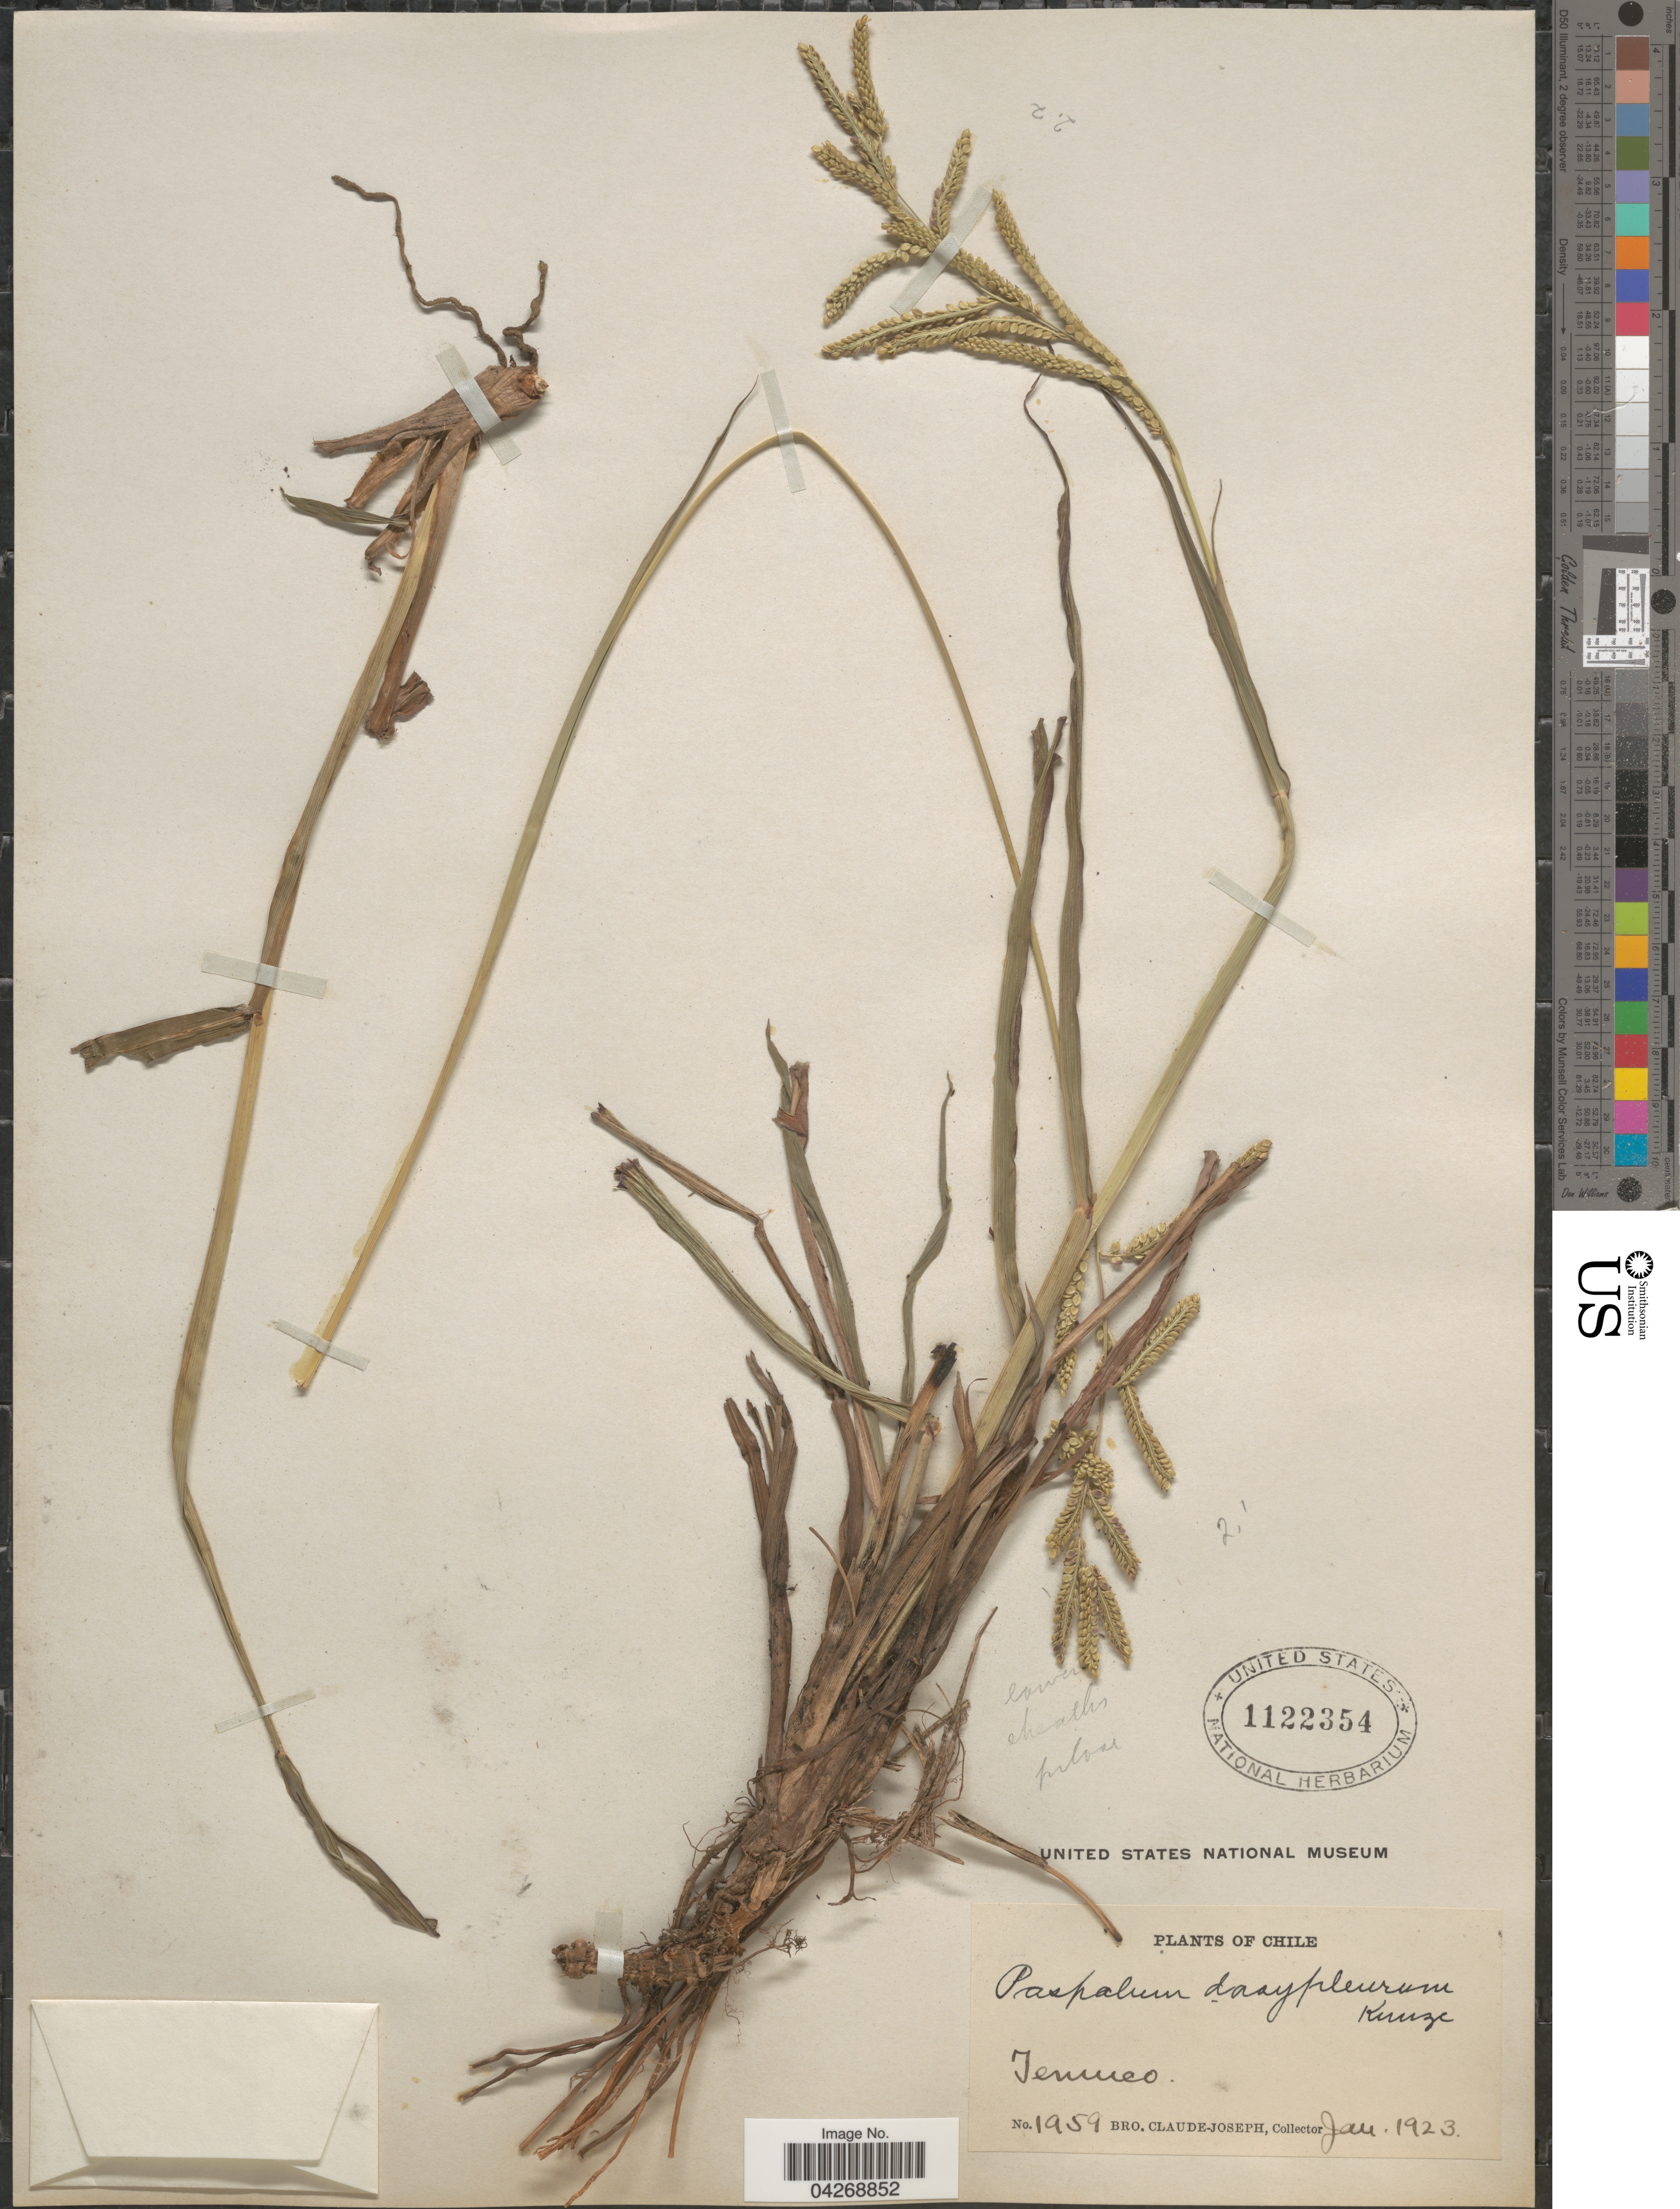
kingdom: Plantae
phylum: Tracheophyta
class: Liliopsida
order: Poales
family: Poaceae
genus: Paspalum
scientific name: Paspalum dasypleurum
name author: Kunze ex Desv. in Gay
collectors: Bro. Claude-Joseph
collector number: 1959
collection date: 1923-01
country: Chile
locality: Temuco.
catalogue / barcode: US 1122354